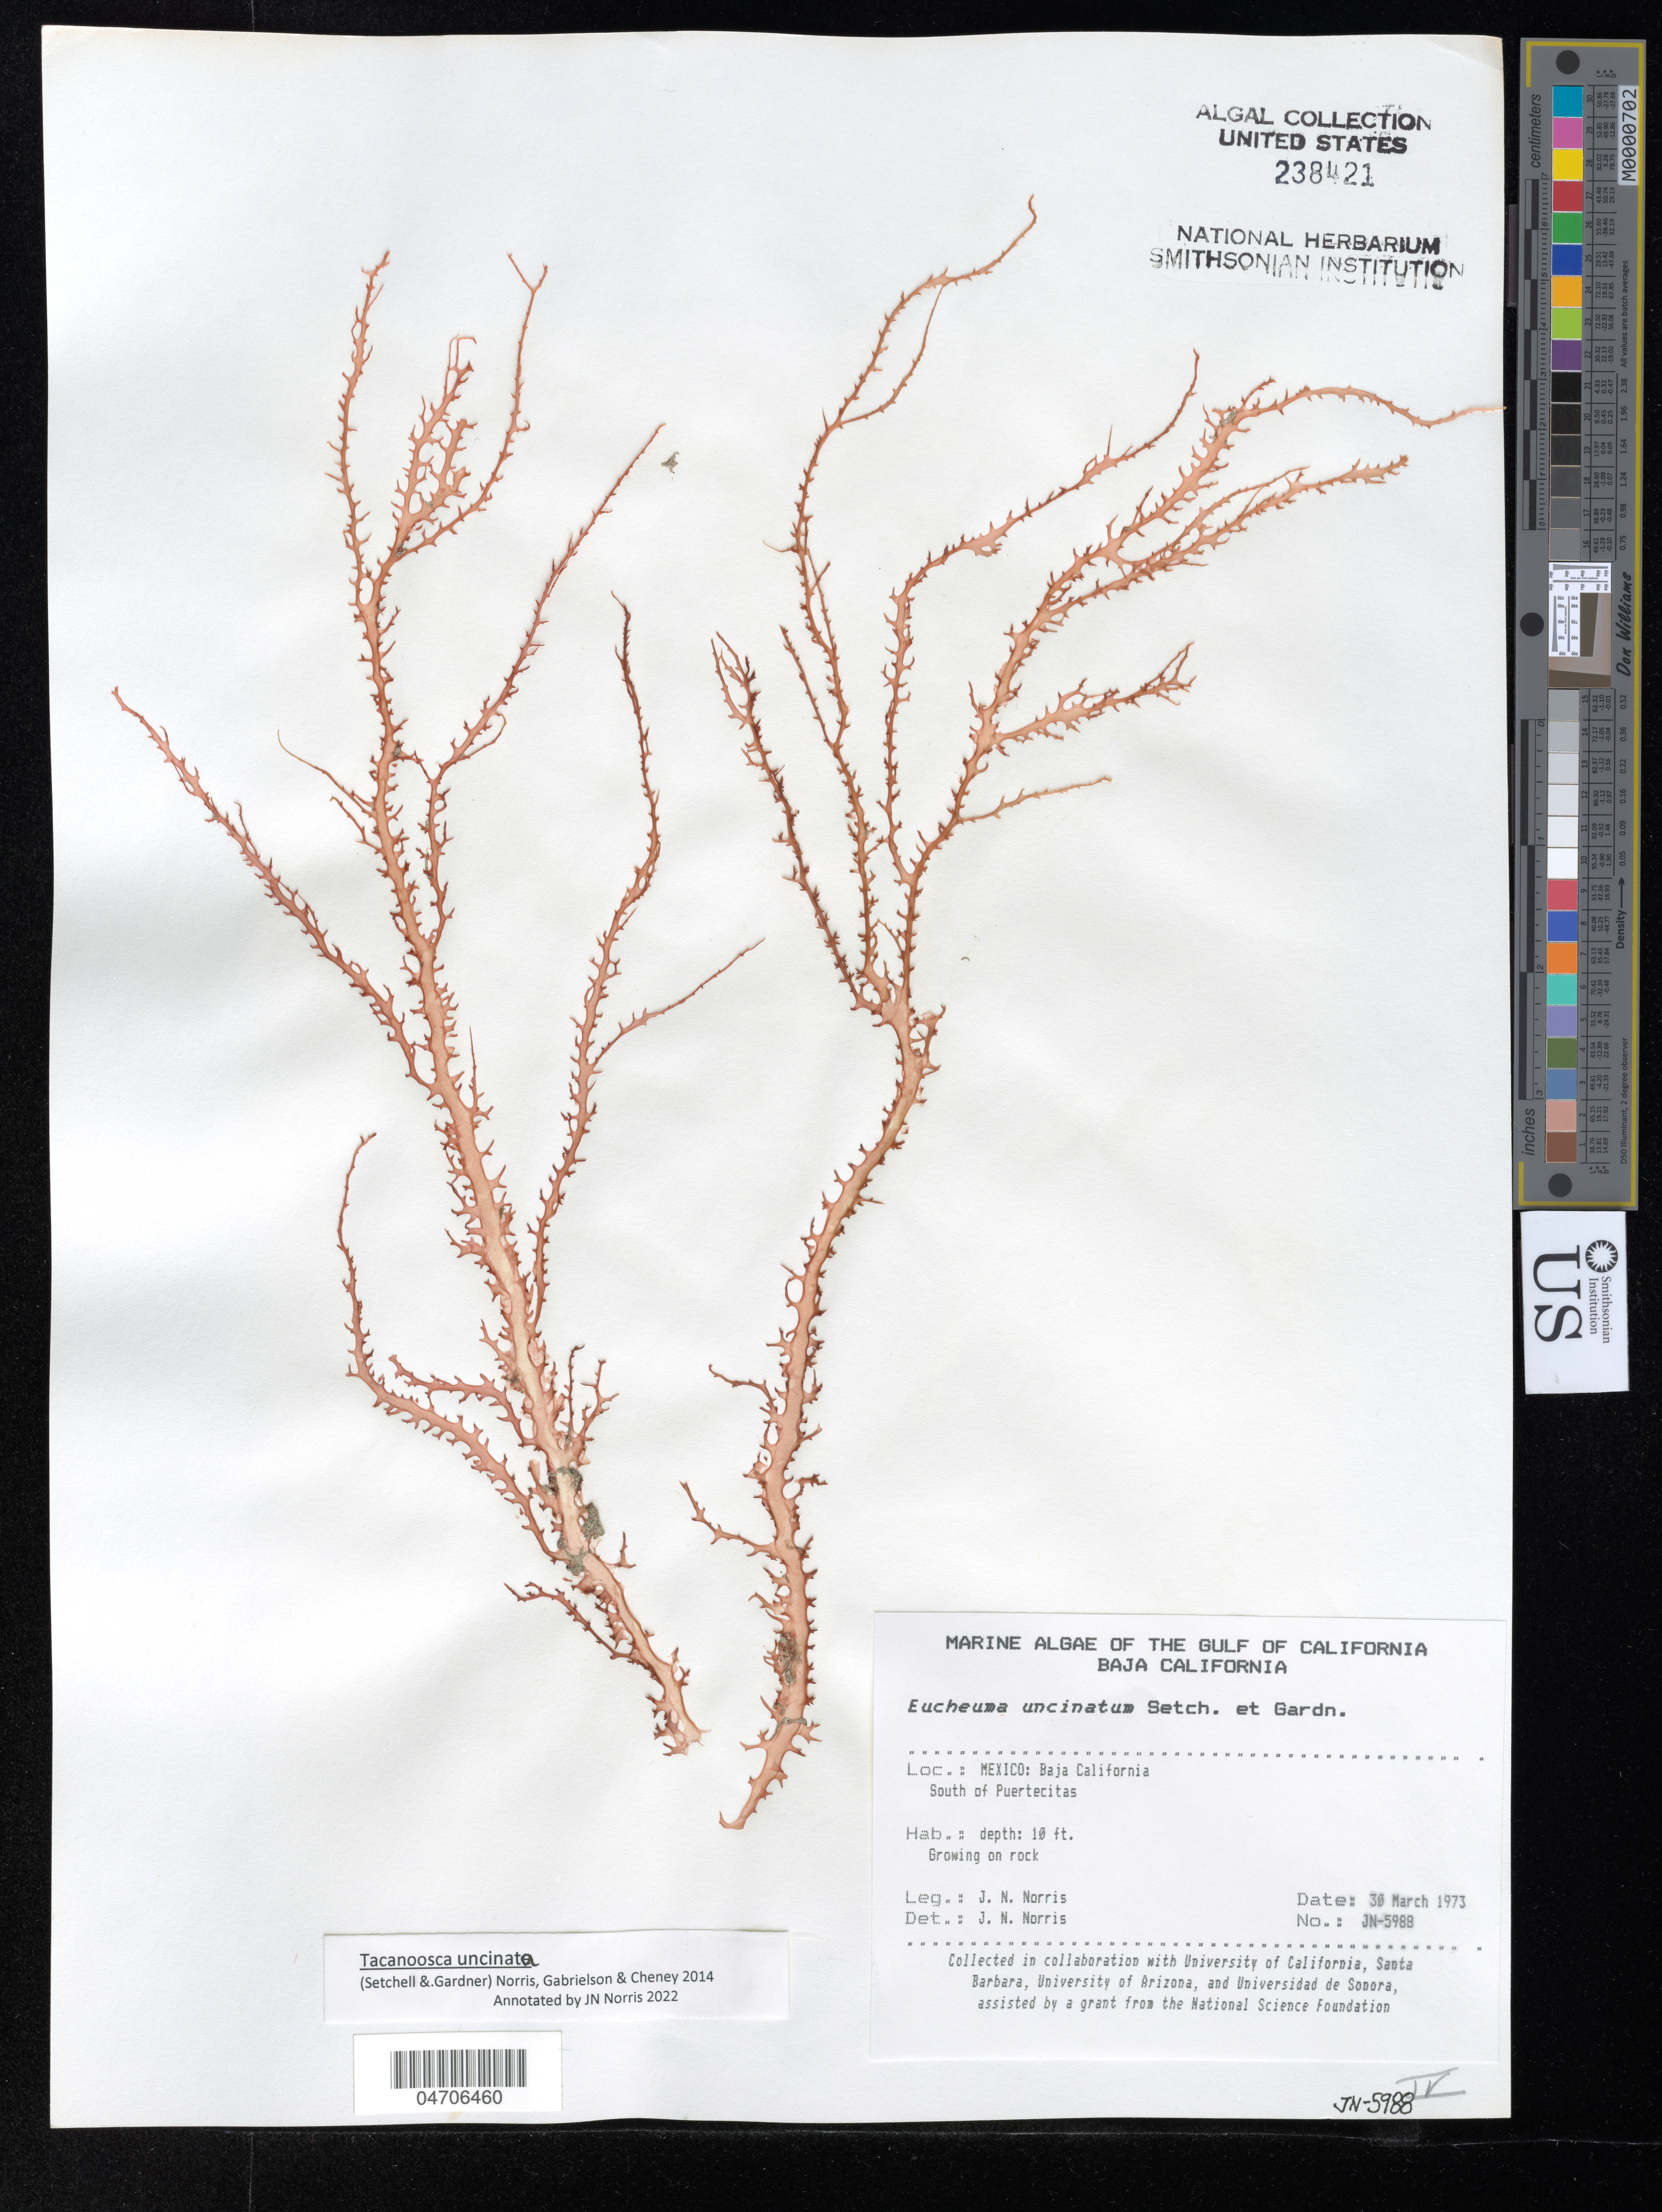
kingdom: Plantae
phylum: Rhodophyta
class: Florideophyceae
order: Gigartinales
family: Solieriaceae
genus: Tacanoosca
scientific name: Tacanoosca uncinata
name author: (Setchell & N.L. Gardner) J.N. Norris et al.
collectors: J. Norris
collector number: JN-5988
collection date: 1973-03-30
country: Mexico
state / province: Baja California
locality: The Gulf of California. South of Puertecitas.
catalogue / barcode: US 238421